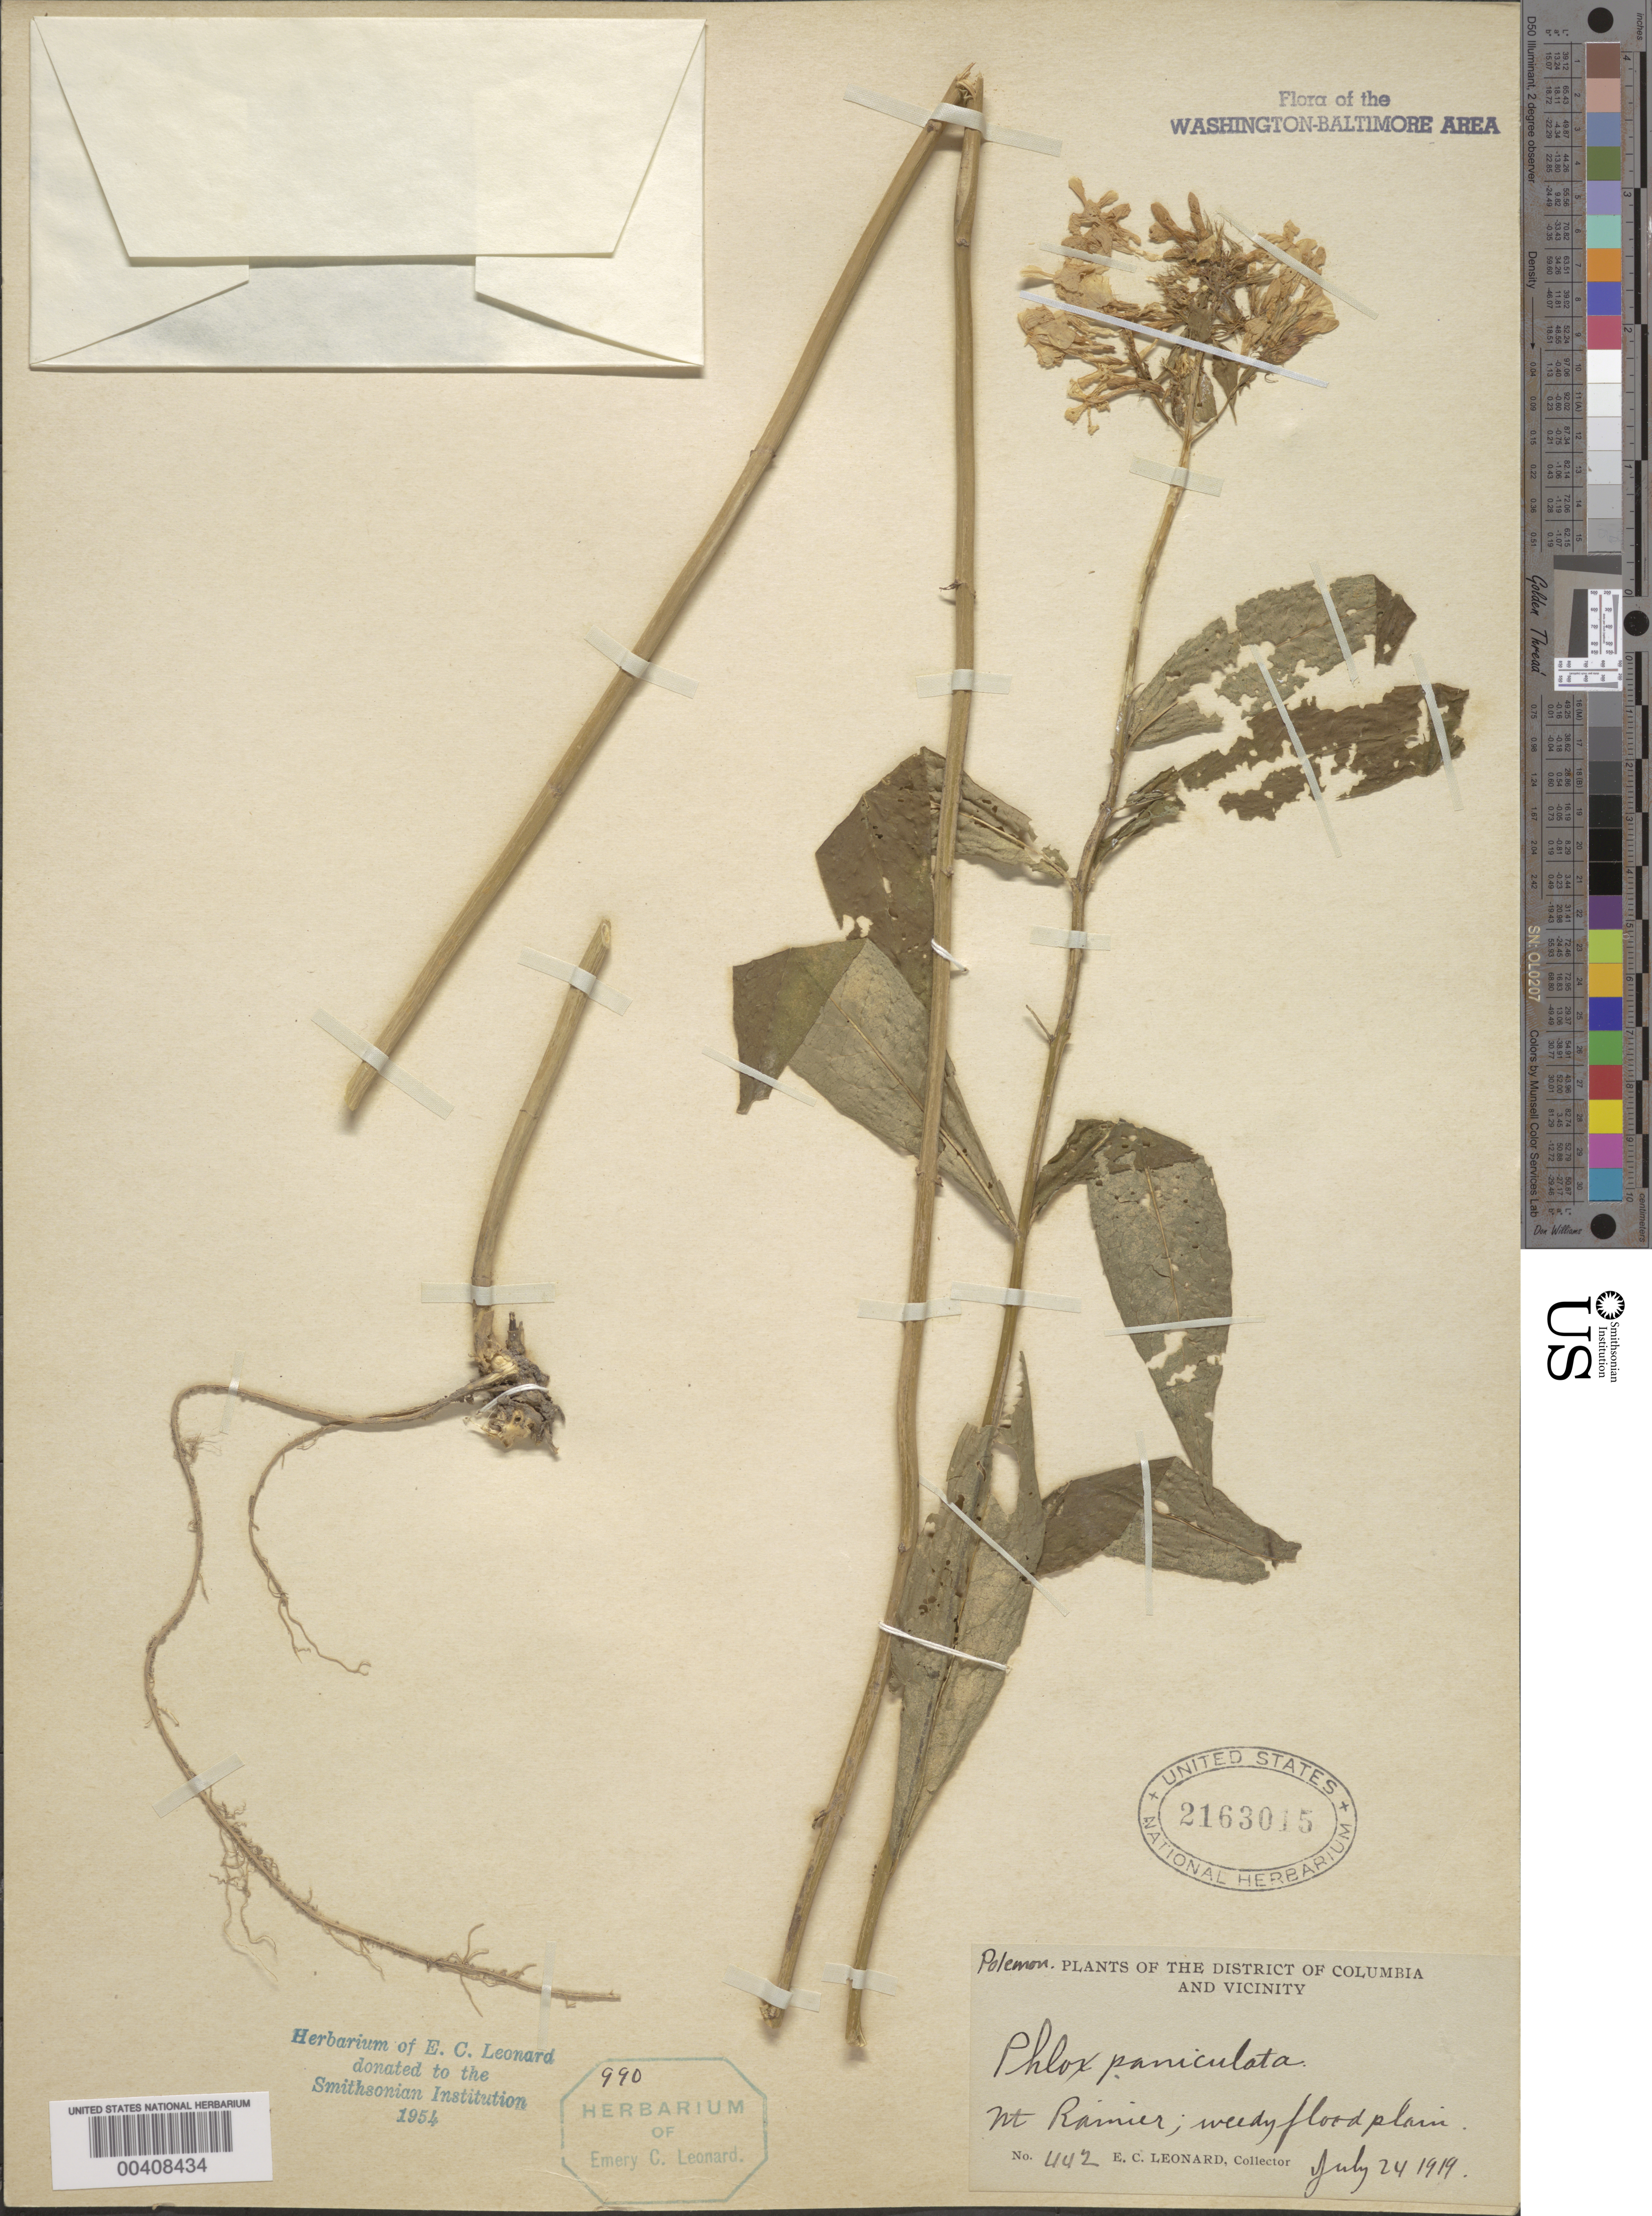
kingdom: Plantae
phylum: Tracheophyta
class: Magnoliopsida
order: Ericales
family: Polemoniaceae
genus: Phlox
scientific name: Phlox paniculata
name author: L.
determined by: E.J.W.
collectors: C. L. Pollard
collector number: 554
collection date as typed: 28 Jul 1895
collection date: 1895-07-28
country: United States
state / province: Maryland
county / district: Montgomery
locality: Woodside, near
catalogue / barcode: US 307015